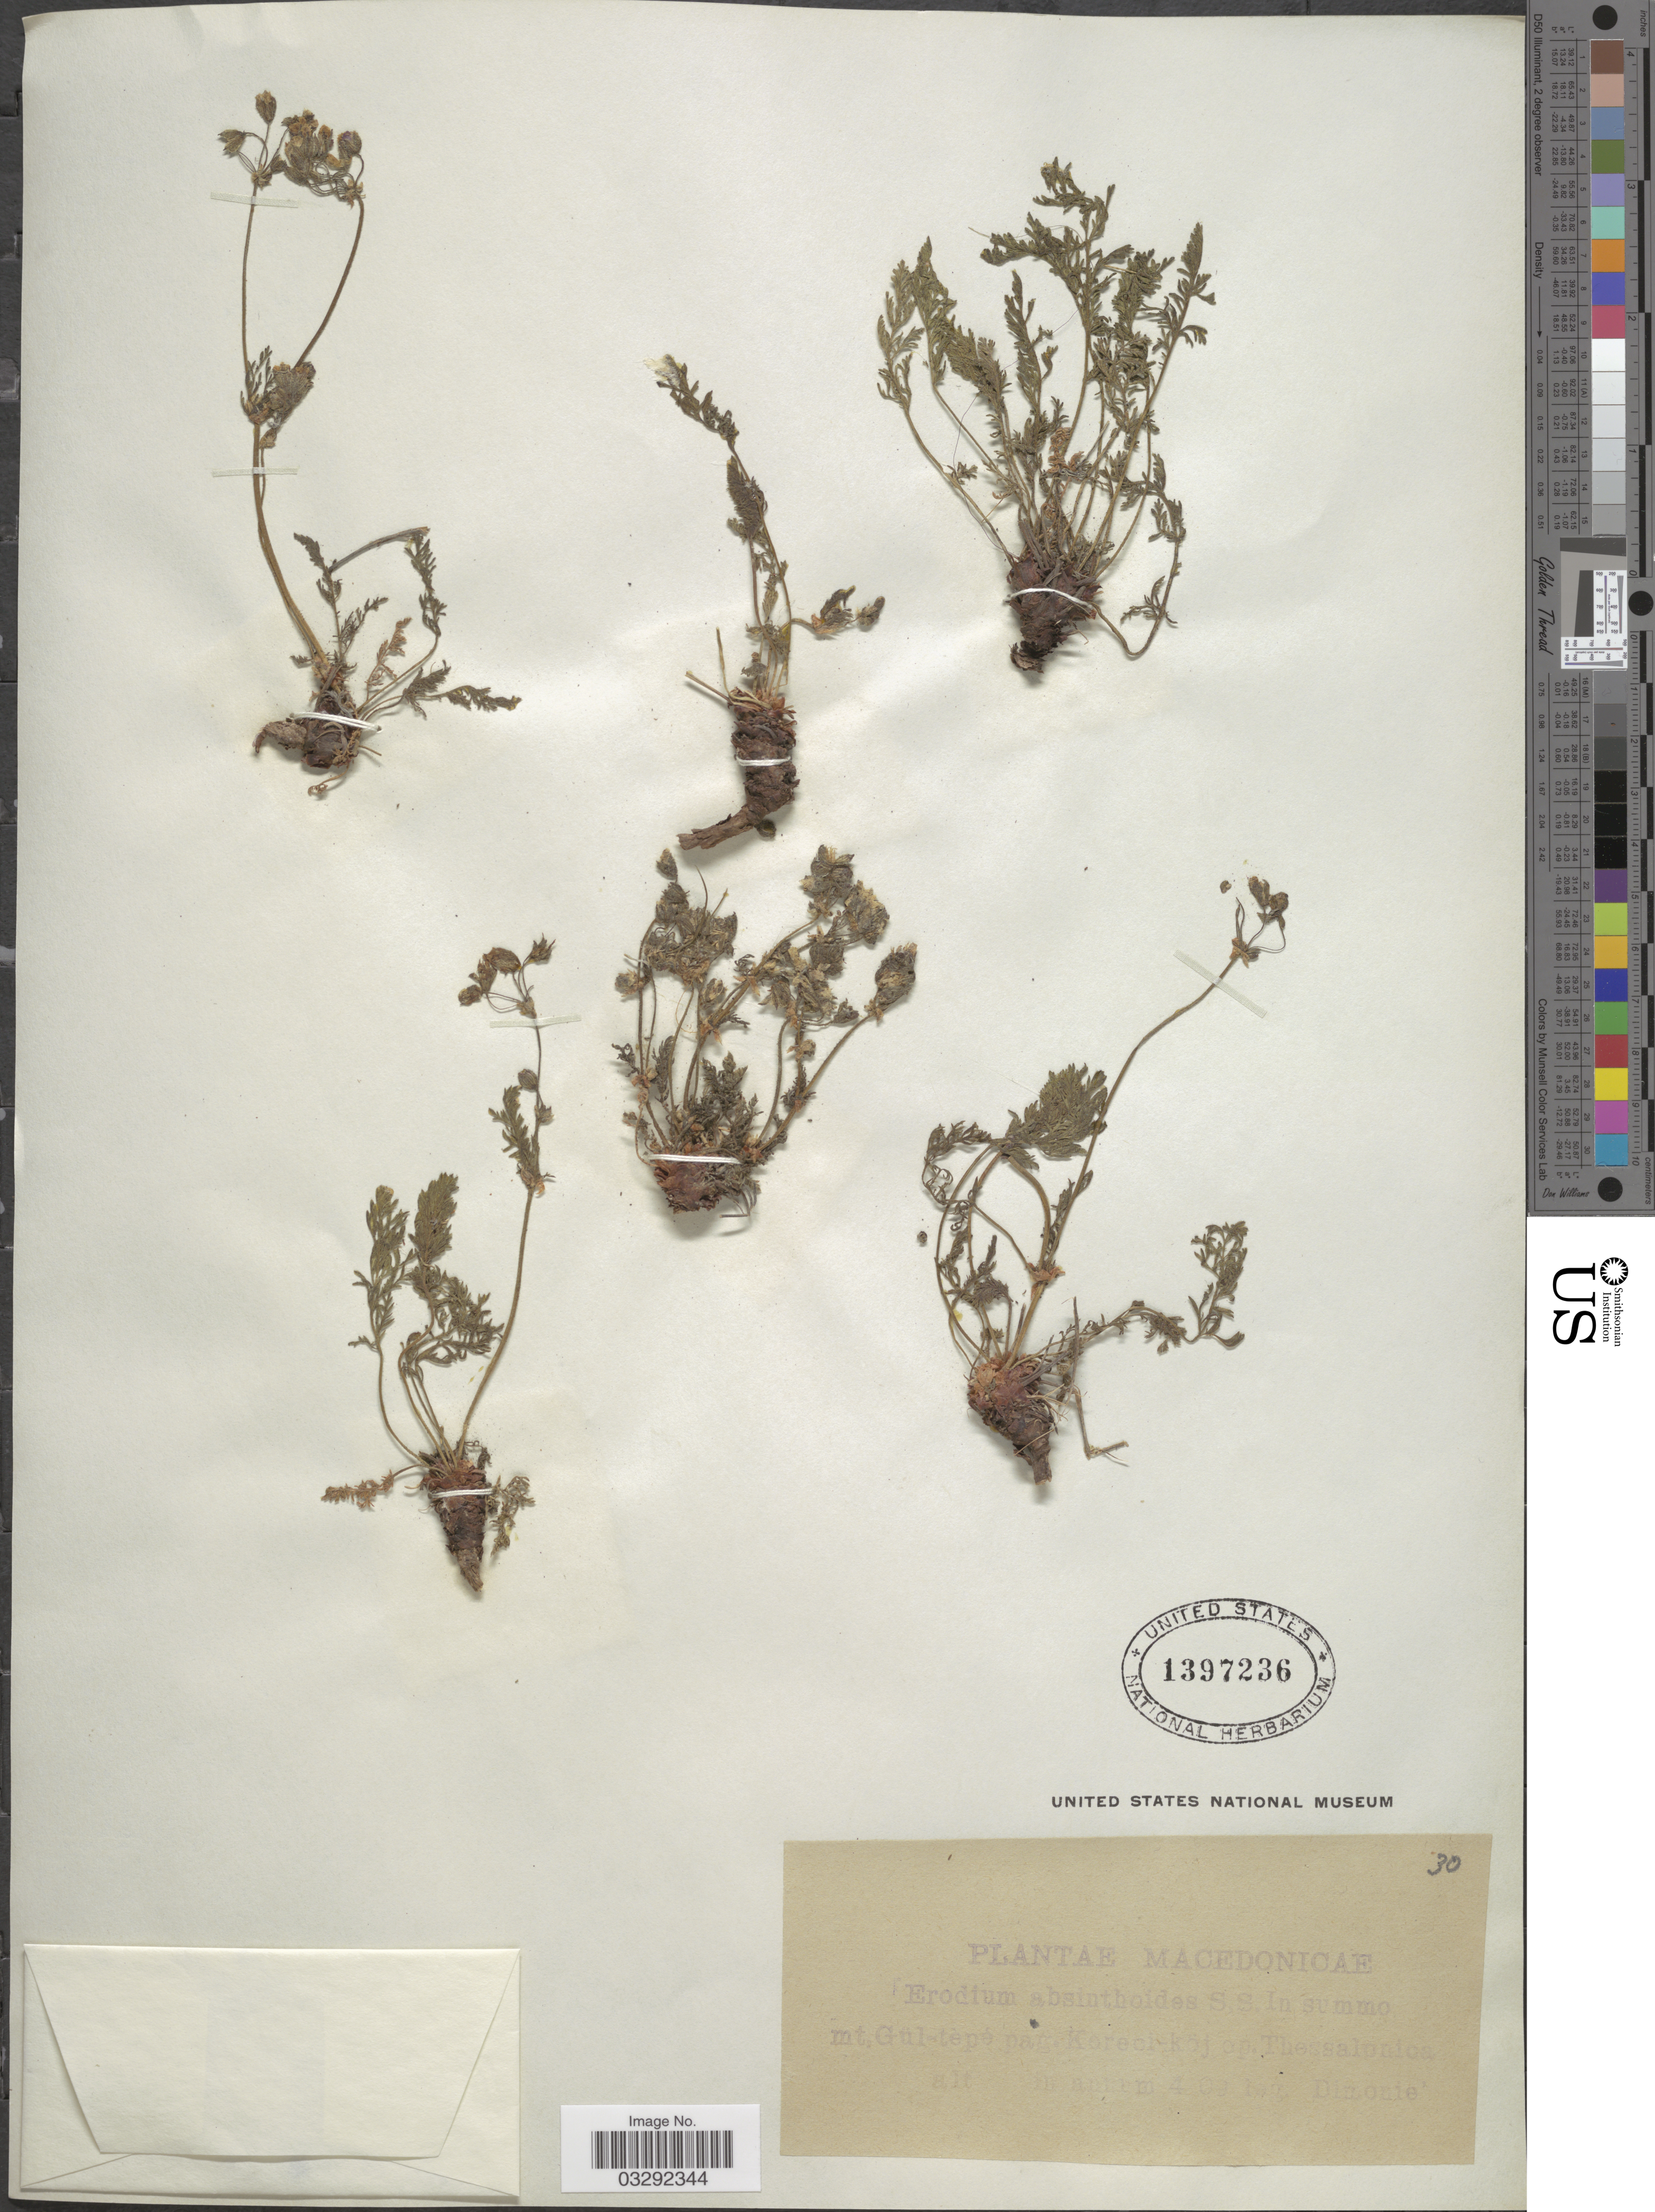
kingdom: Plantae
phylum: Tracheophyta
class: Magnoliopsida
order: Geraniales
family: Geraniaceae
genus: Erodium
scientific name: Erodium absinthoides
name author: Willd.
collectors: -. Dimonie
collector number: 30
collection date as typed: Transcribed d/m/y: /4/9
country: North Macedonia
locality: Macedonicae. Mt. Gultepe pag. Kerechkoj op. Thessalonica.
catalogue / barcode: US 1397236